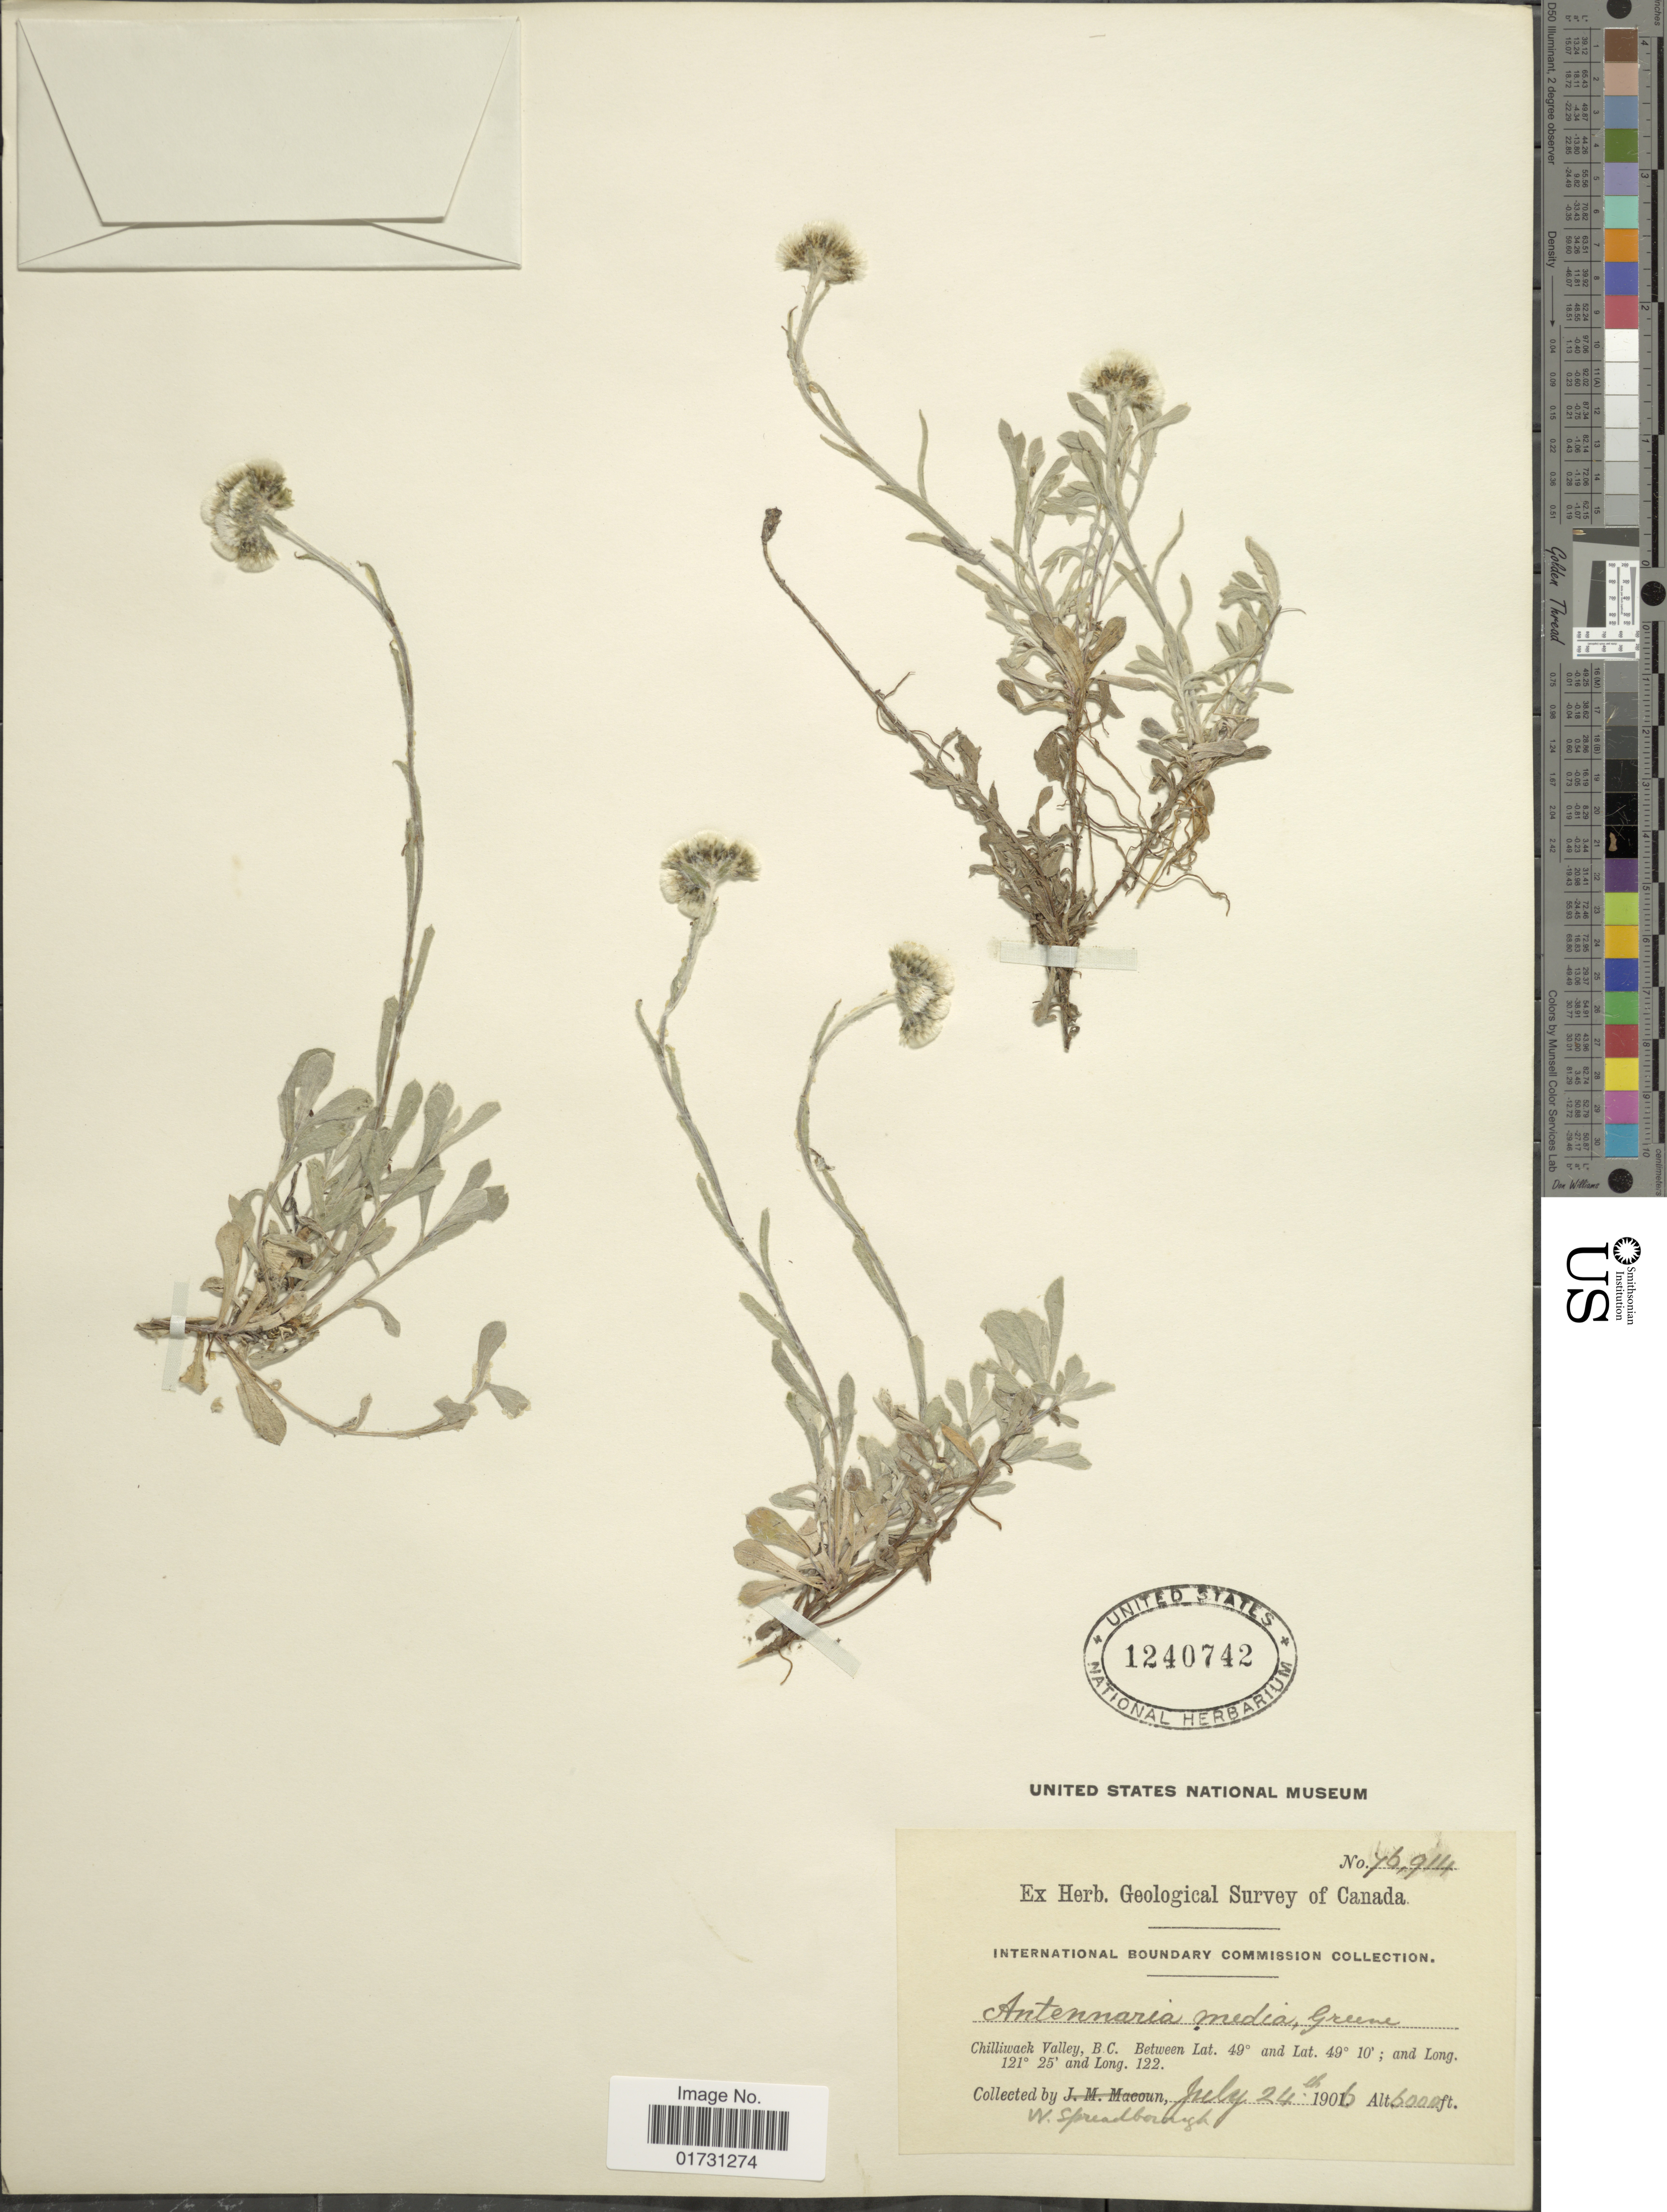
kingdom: Plantae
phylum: Tracheophyta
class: Magnoliopsida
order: Asterales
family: Asteraceae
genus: Antennaria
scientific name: Antennaria media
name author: Greene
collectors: W. Spreadborough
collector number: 76914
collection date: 1906-07-24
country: Canada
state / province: British Columbia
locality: Chilliwack Valley, B. C.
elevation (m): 1829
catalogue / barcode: US 1240742